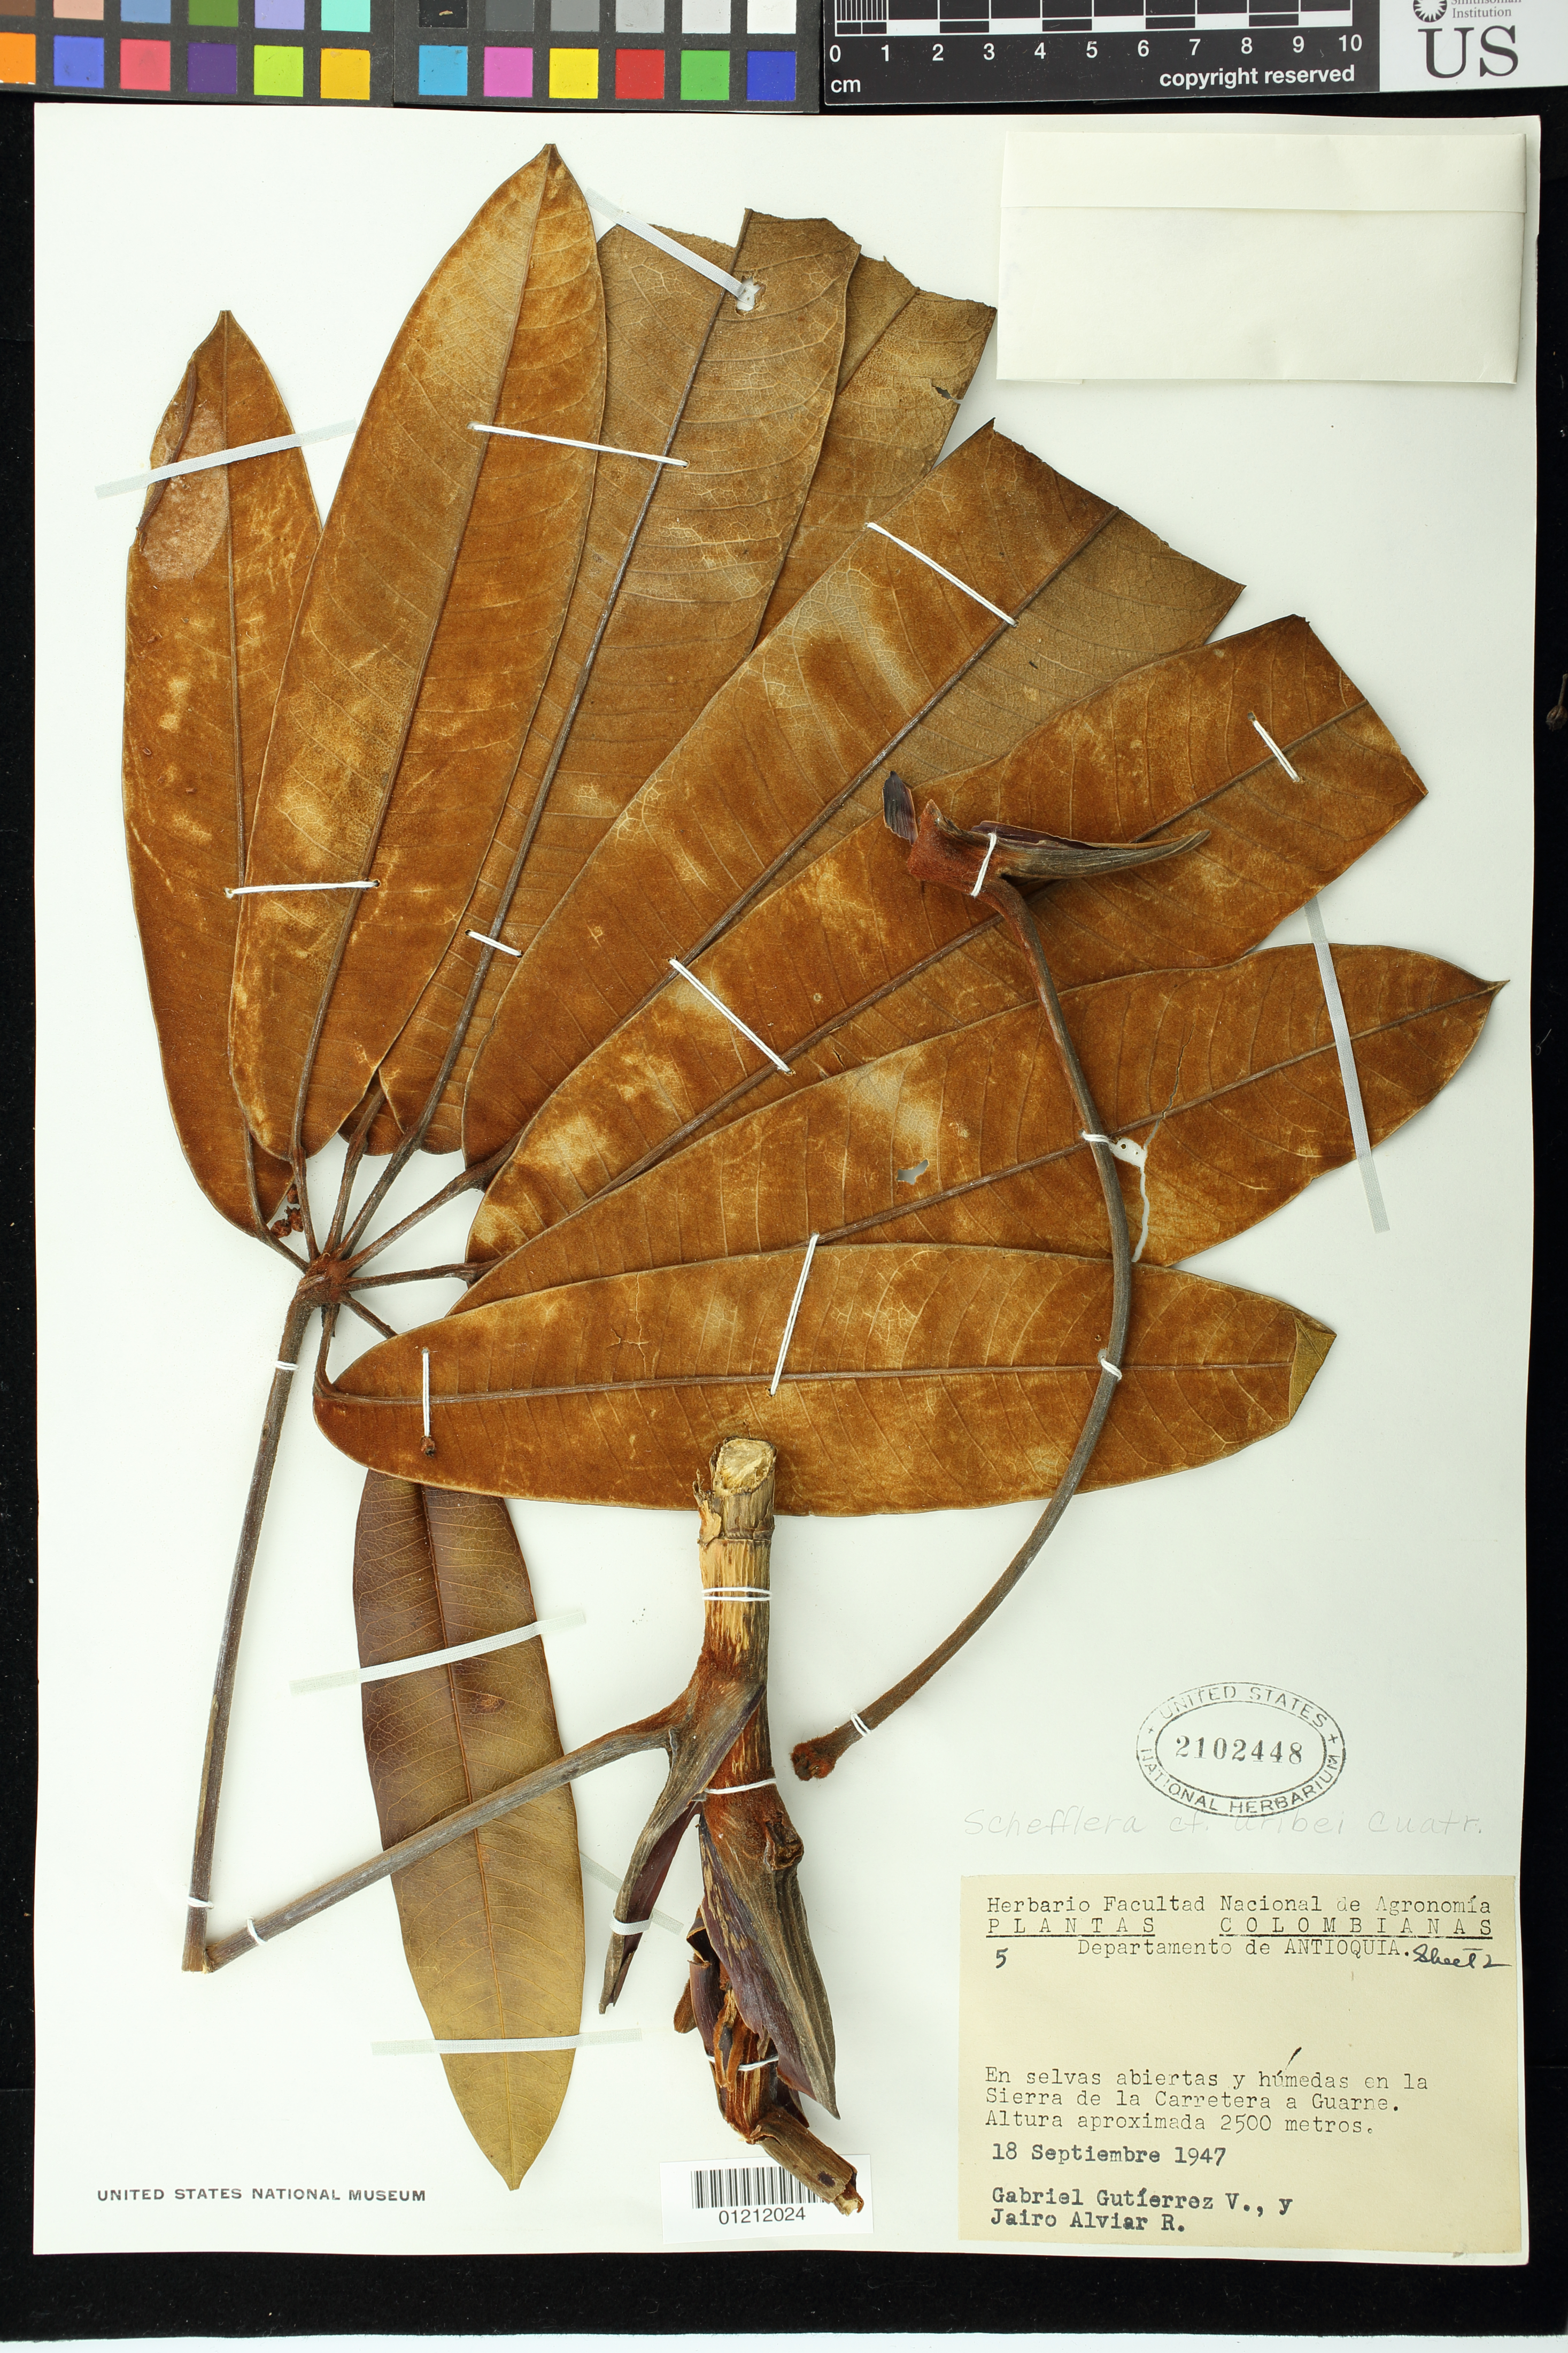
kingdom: Plantae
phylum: Tracheophyta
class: Magnoliopsida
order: Apiales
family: Araliaceae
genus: Schefflera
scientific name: Schefflera uribei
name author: Cuatrec.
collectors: G. Gutiérrez V. & J. Alviar R.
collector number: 5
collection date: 1947-09-18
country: Colombia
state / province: Antioquia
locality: En selvas abiertas y humedas en la Sierra de la Carretera a Guarne.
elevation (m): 2500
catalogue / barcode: US 2102448